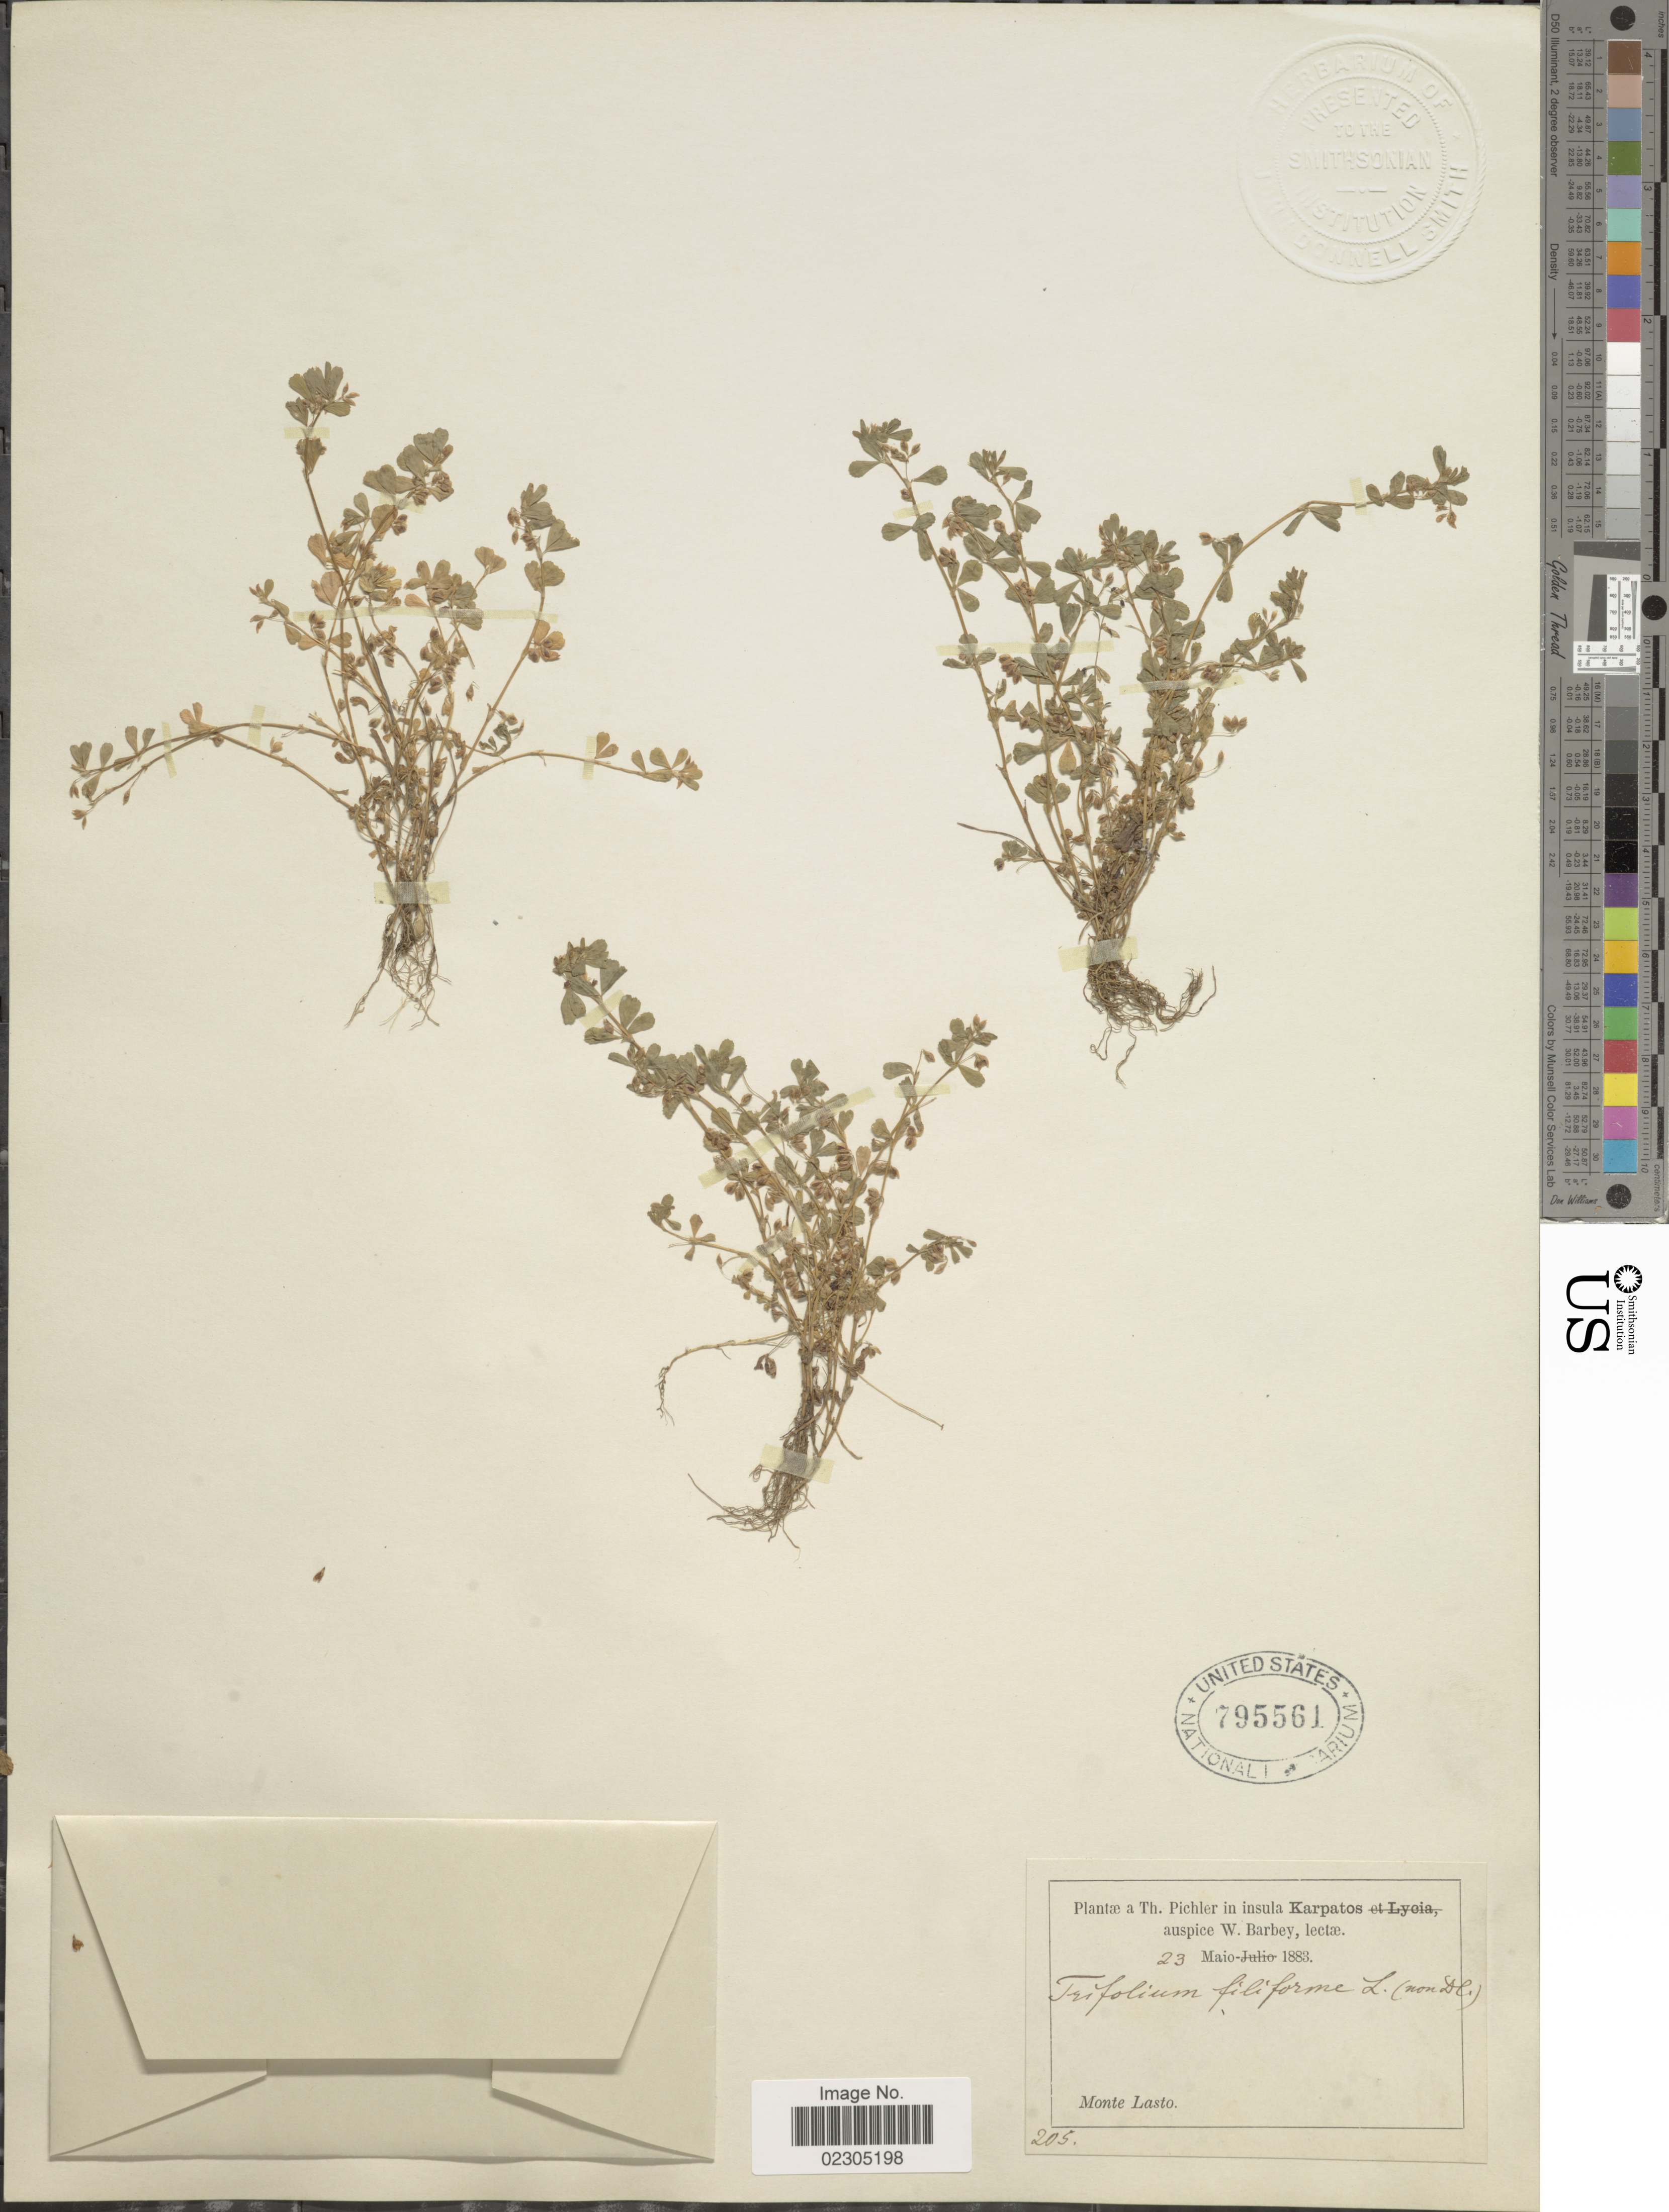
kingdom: Plantae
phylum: Tracheophyta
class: Magnoliopsida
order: Fabales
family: Fabaceae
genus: Trifolium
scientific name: Trifolium filiforme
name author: L.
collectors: T. Pichler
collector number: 205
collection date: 1883-05-23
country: Greece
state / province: South Aegean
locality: In insula Karpatos. Monte Lasto.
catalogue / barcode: US 795561